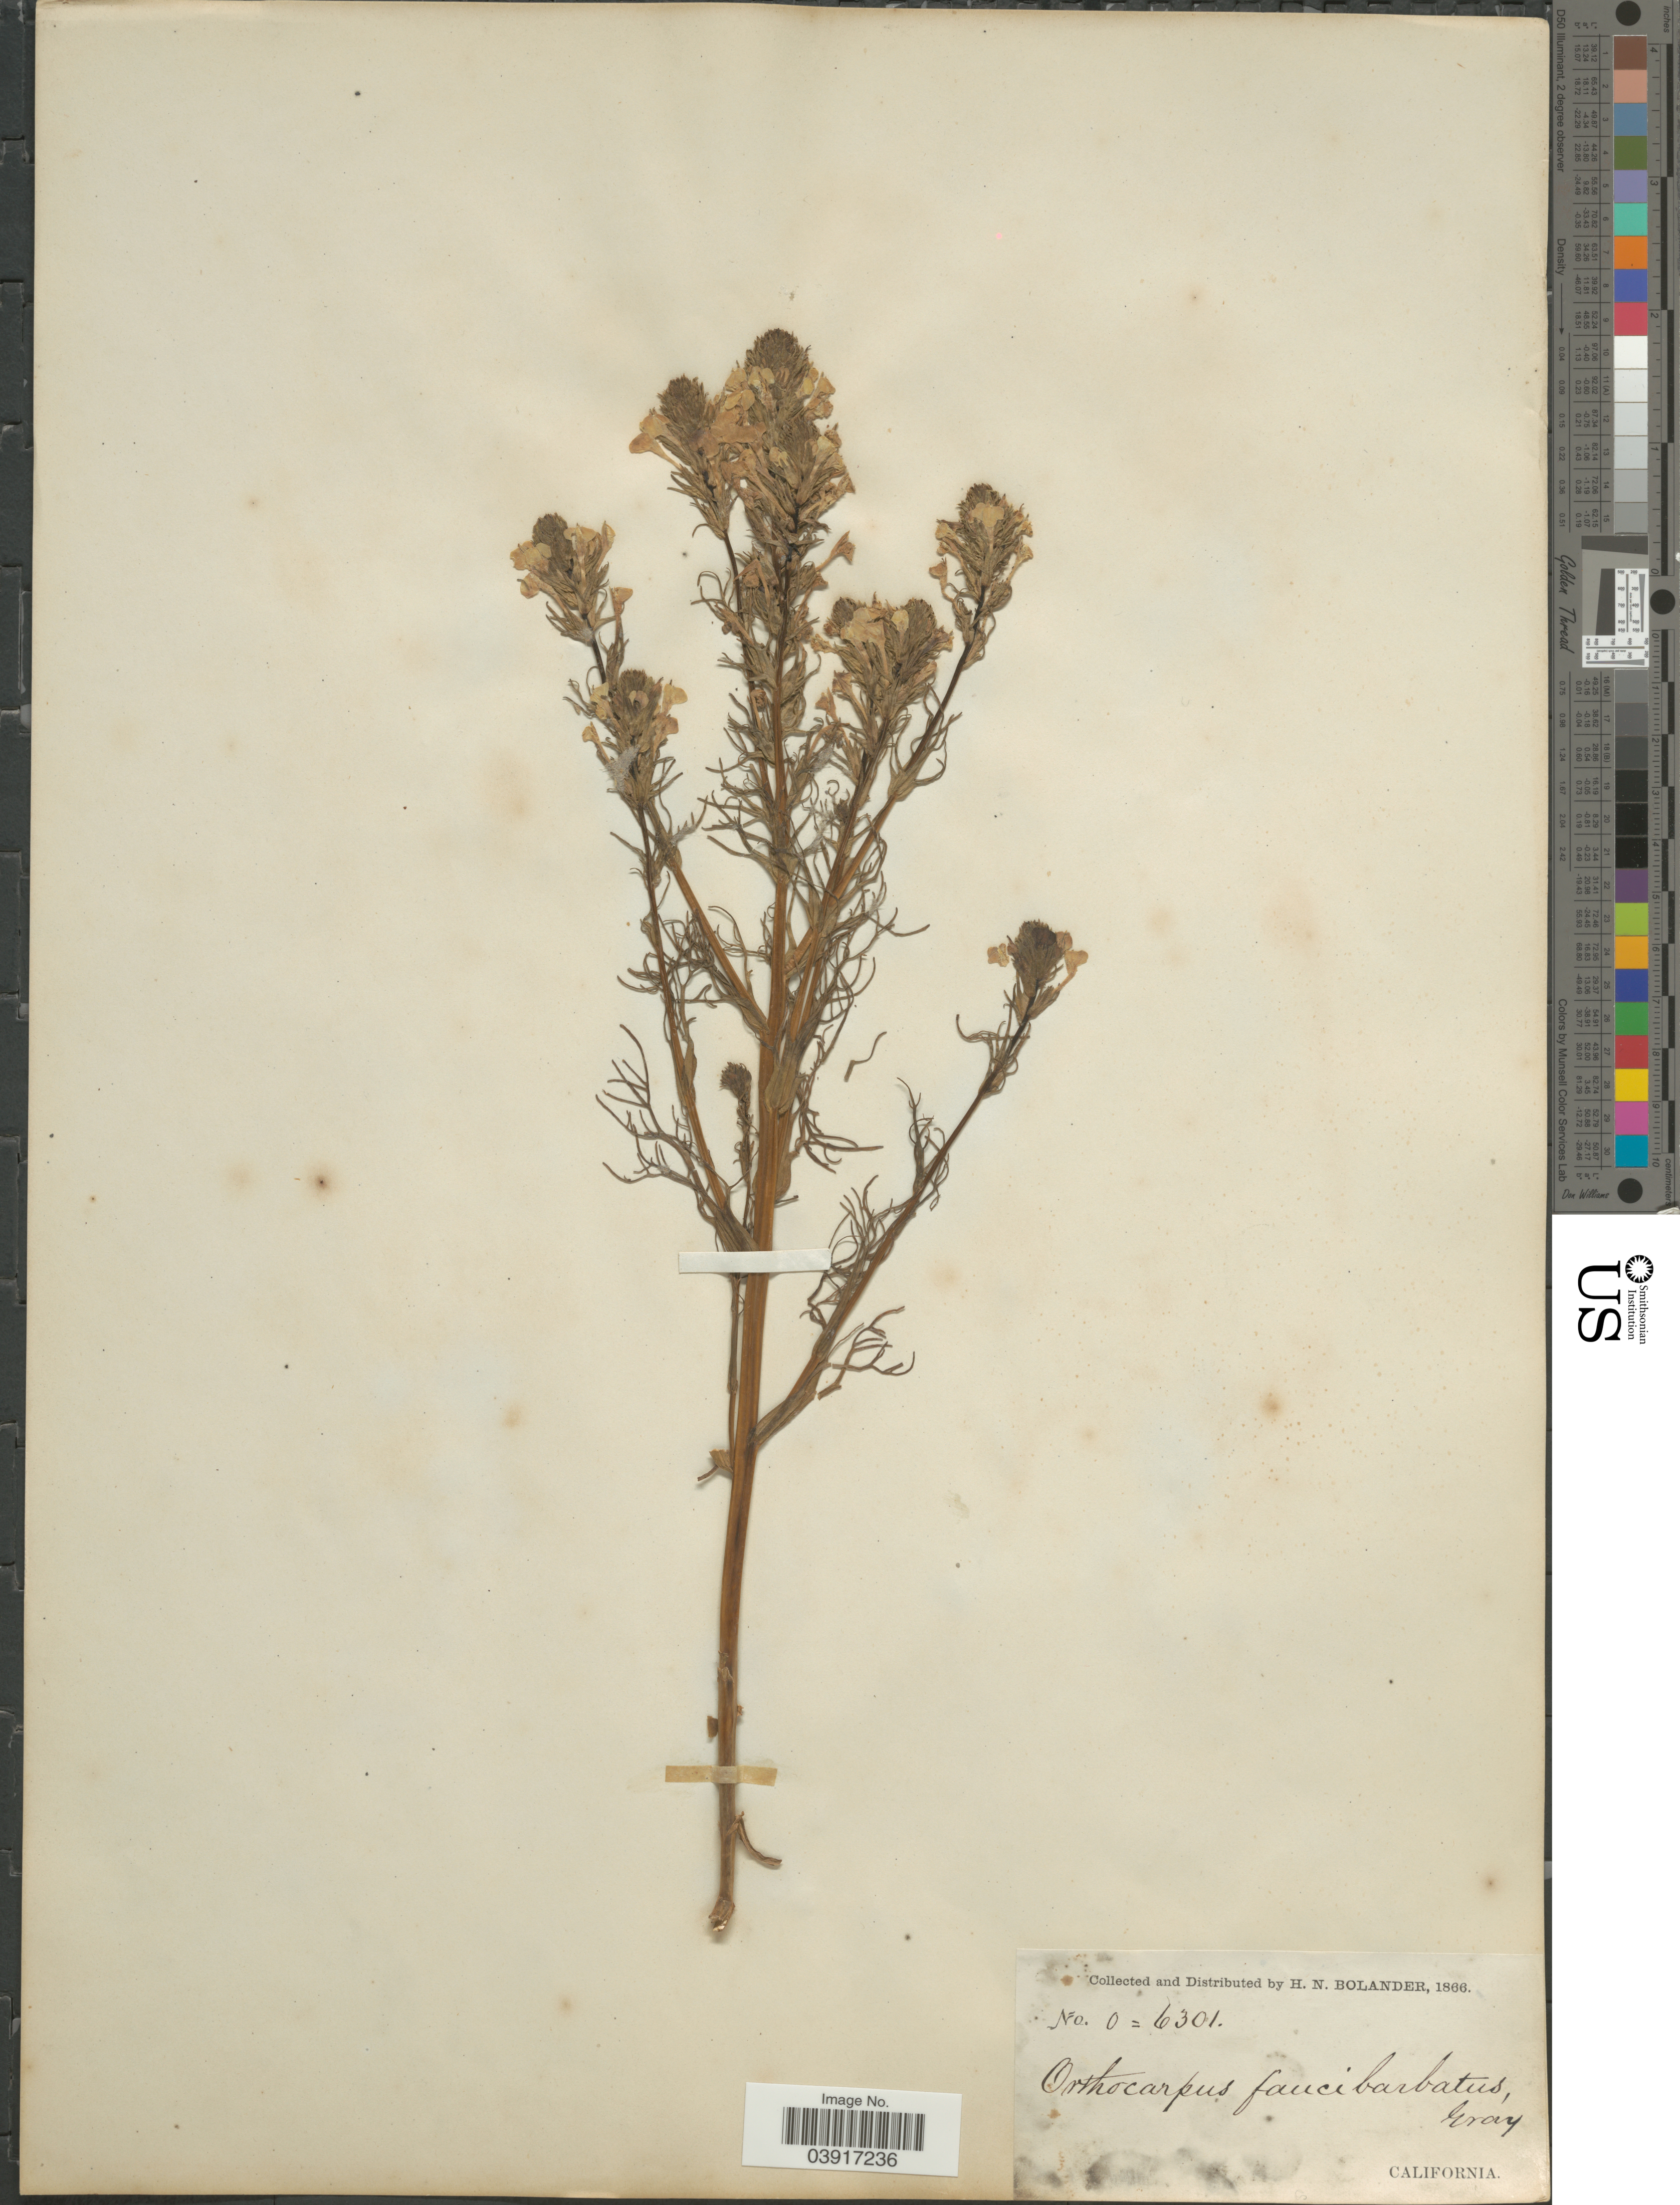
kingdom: Plantae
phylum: Tracheophyta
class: Magnoliopsida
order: Lamiales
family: Orobanchaceae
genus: Orthocarpus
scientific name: Orthocarpus faucibarbatus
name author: A. Gray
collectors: H. Bolander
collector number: O=6301?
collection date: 1866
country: United States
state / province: California